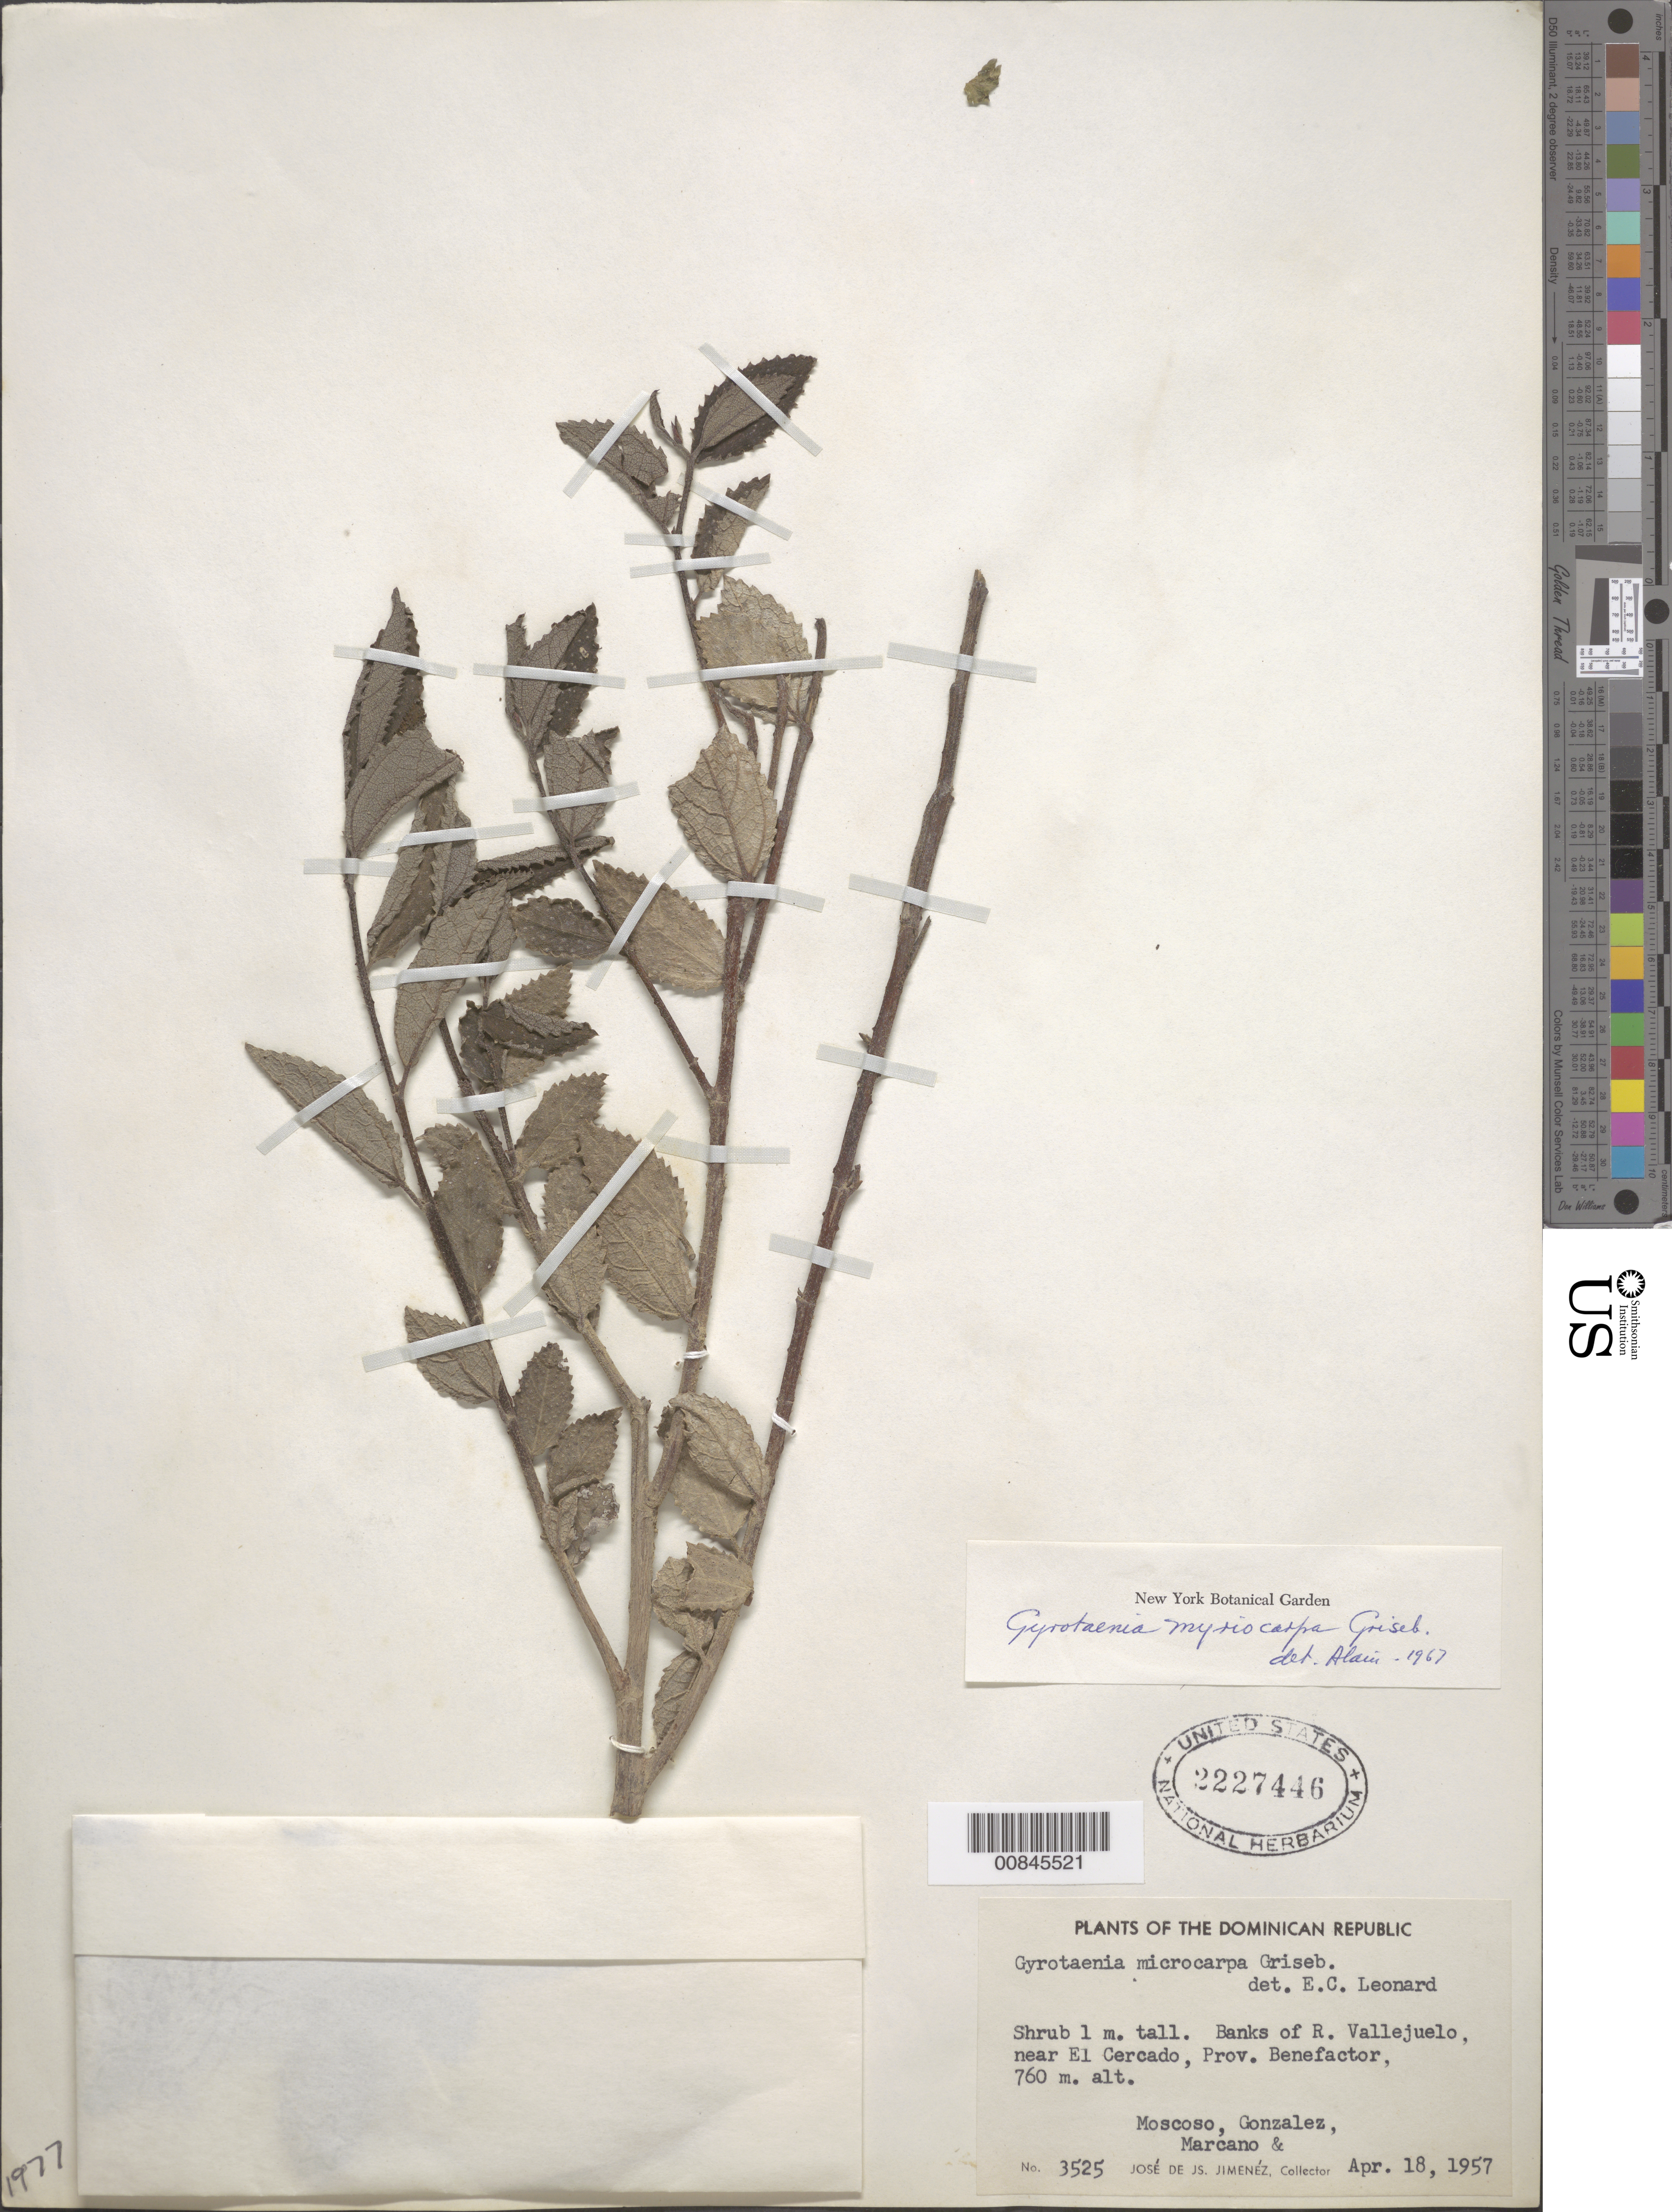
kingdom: Plantae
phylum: Tracheophyta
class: Magnoliopsida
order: Rosales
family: Urticaceae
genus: Gyrotaenia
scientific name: Gyrotaenia myriocarpa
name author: Griseb.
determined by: Liogier, Alain H.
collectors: J. J. Jiménez, -. Moscoso, -. Gonzalez & E. J. Marcano F.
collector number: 3525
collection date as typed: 18 Apr 1957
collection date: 1957-04-18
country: Dominican Republic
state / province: San Juan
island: Hispaniola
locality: Banks of R. Vallejuelo, near El Cercado, Prov. Benefactor (obsolete).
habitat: Banks of river.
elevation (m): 760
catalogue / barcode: US 2227446